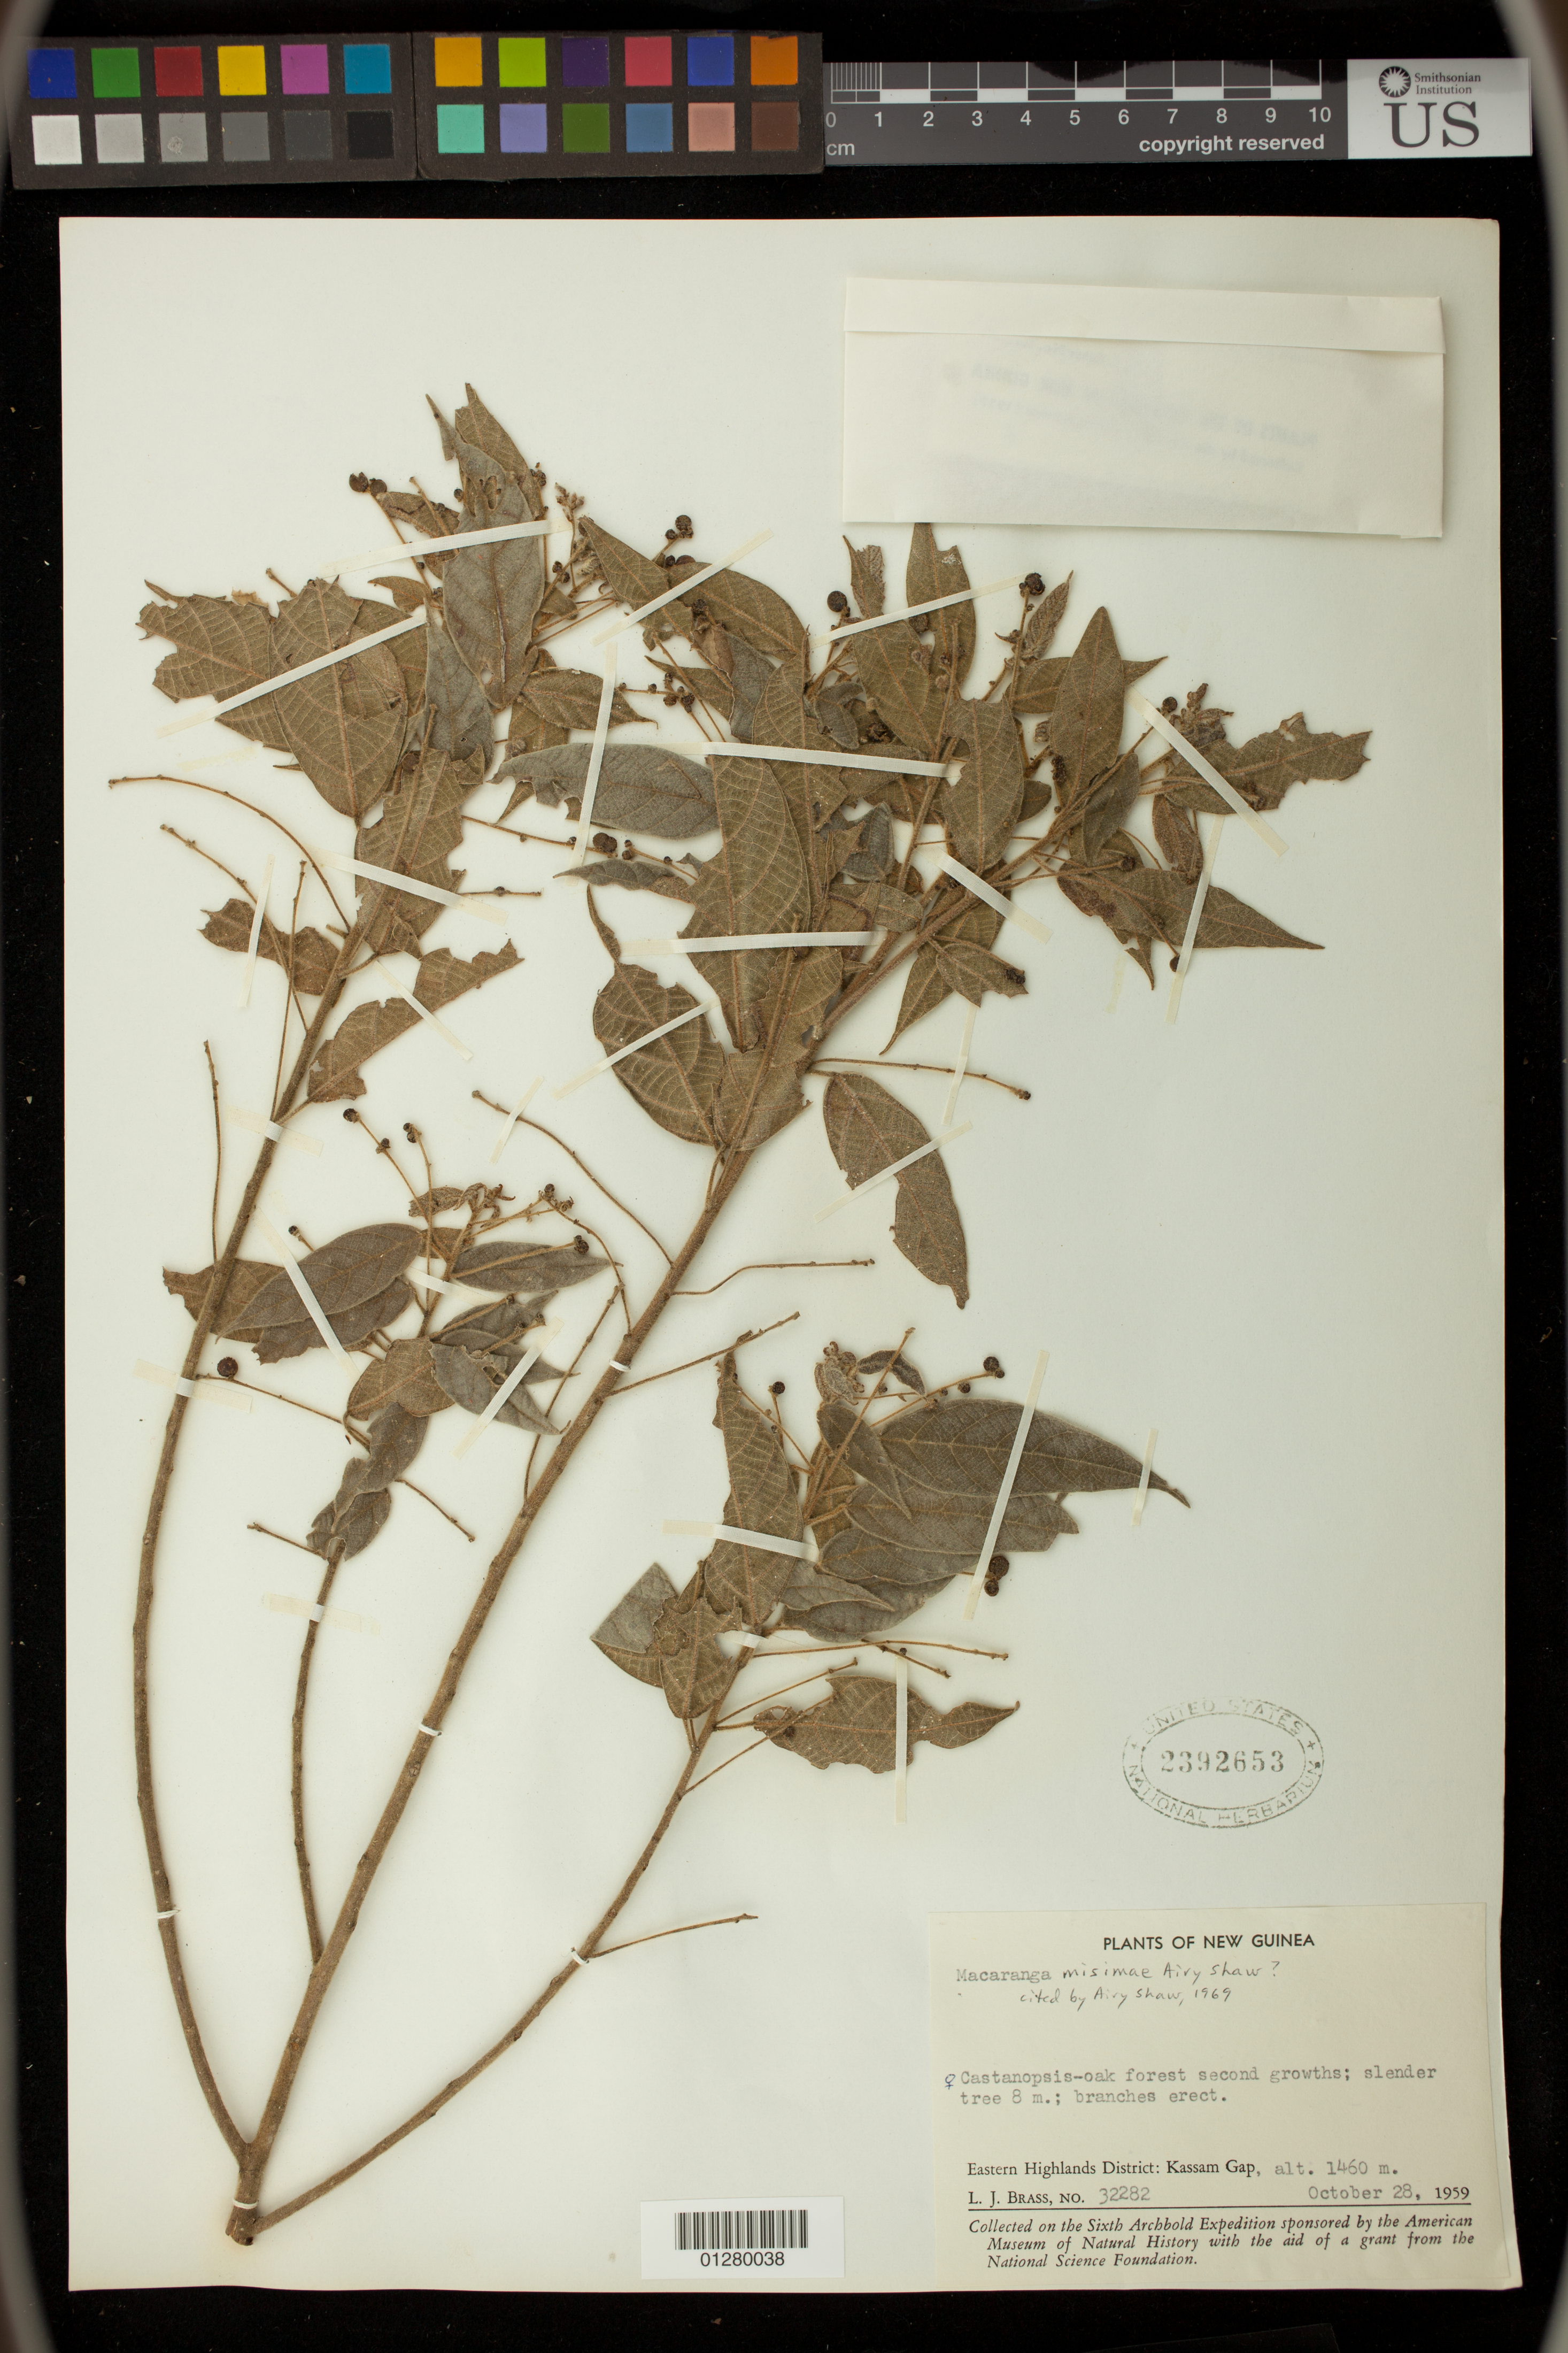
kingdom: Plantae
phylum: Tracheophyta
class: Magnoliopsida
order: Malpighiales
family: Euphorbiaceae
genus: Macaranga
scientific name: Macaranga misimae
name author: Airy Shaw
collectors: L. J. Brass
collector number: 32282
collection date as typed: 28 Oct 1959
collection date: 1959-10-28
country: Papua New Guinea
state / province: Eastern Highlands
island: New Guinea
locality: Eastern Highlands District: Kassam Gap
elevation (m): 1460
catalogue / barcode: US 2392653